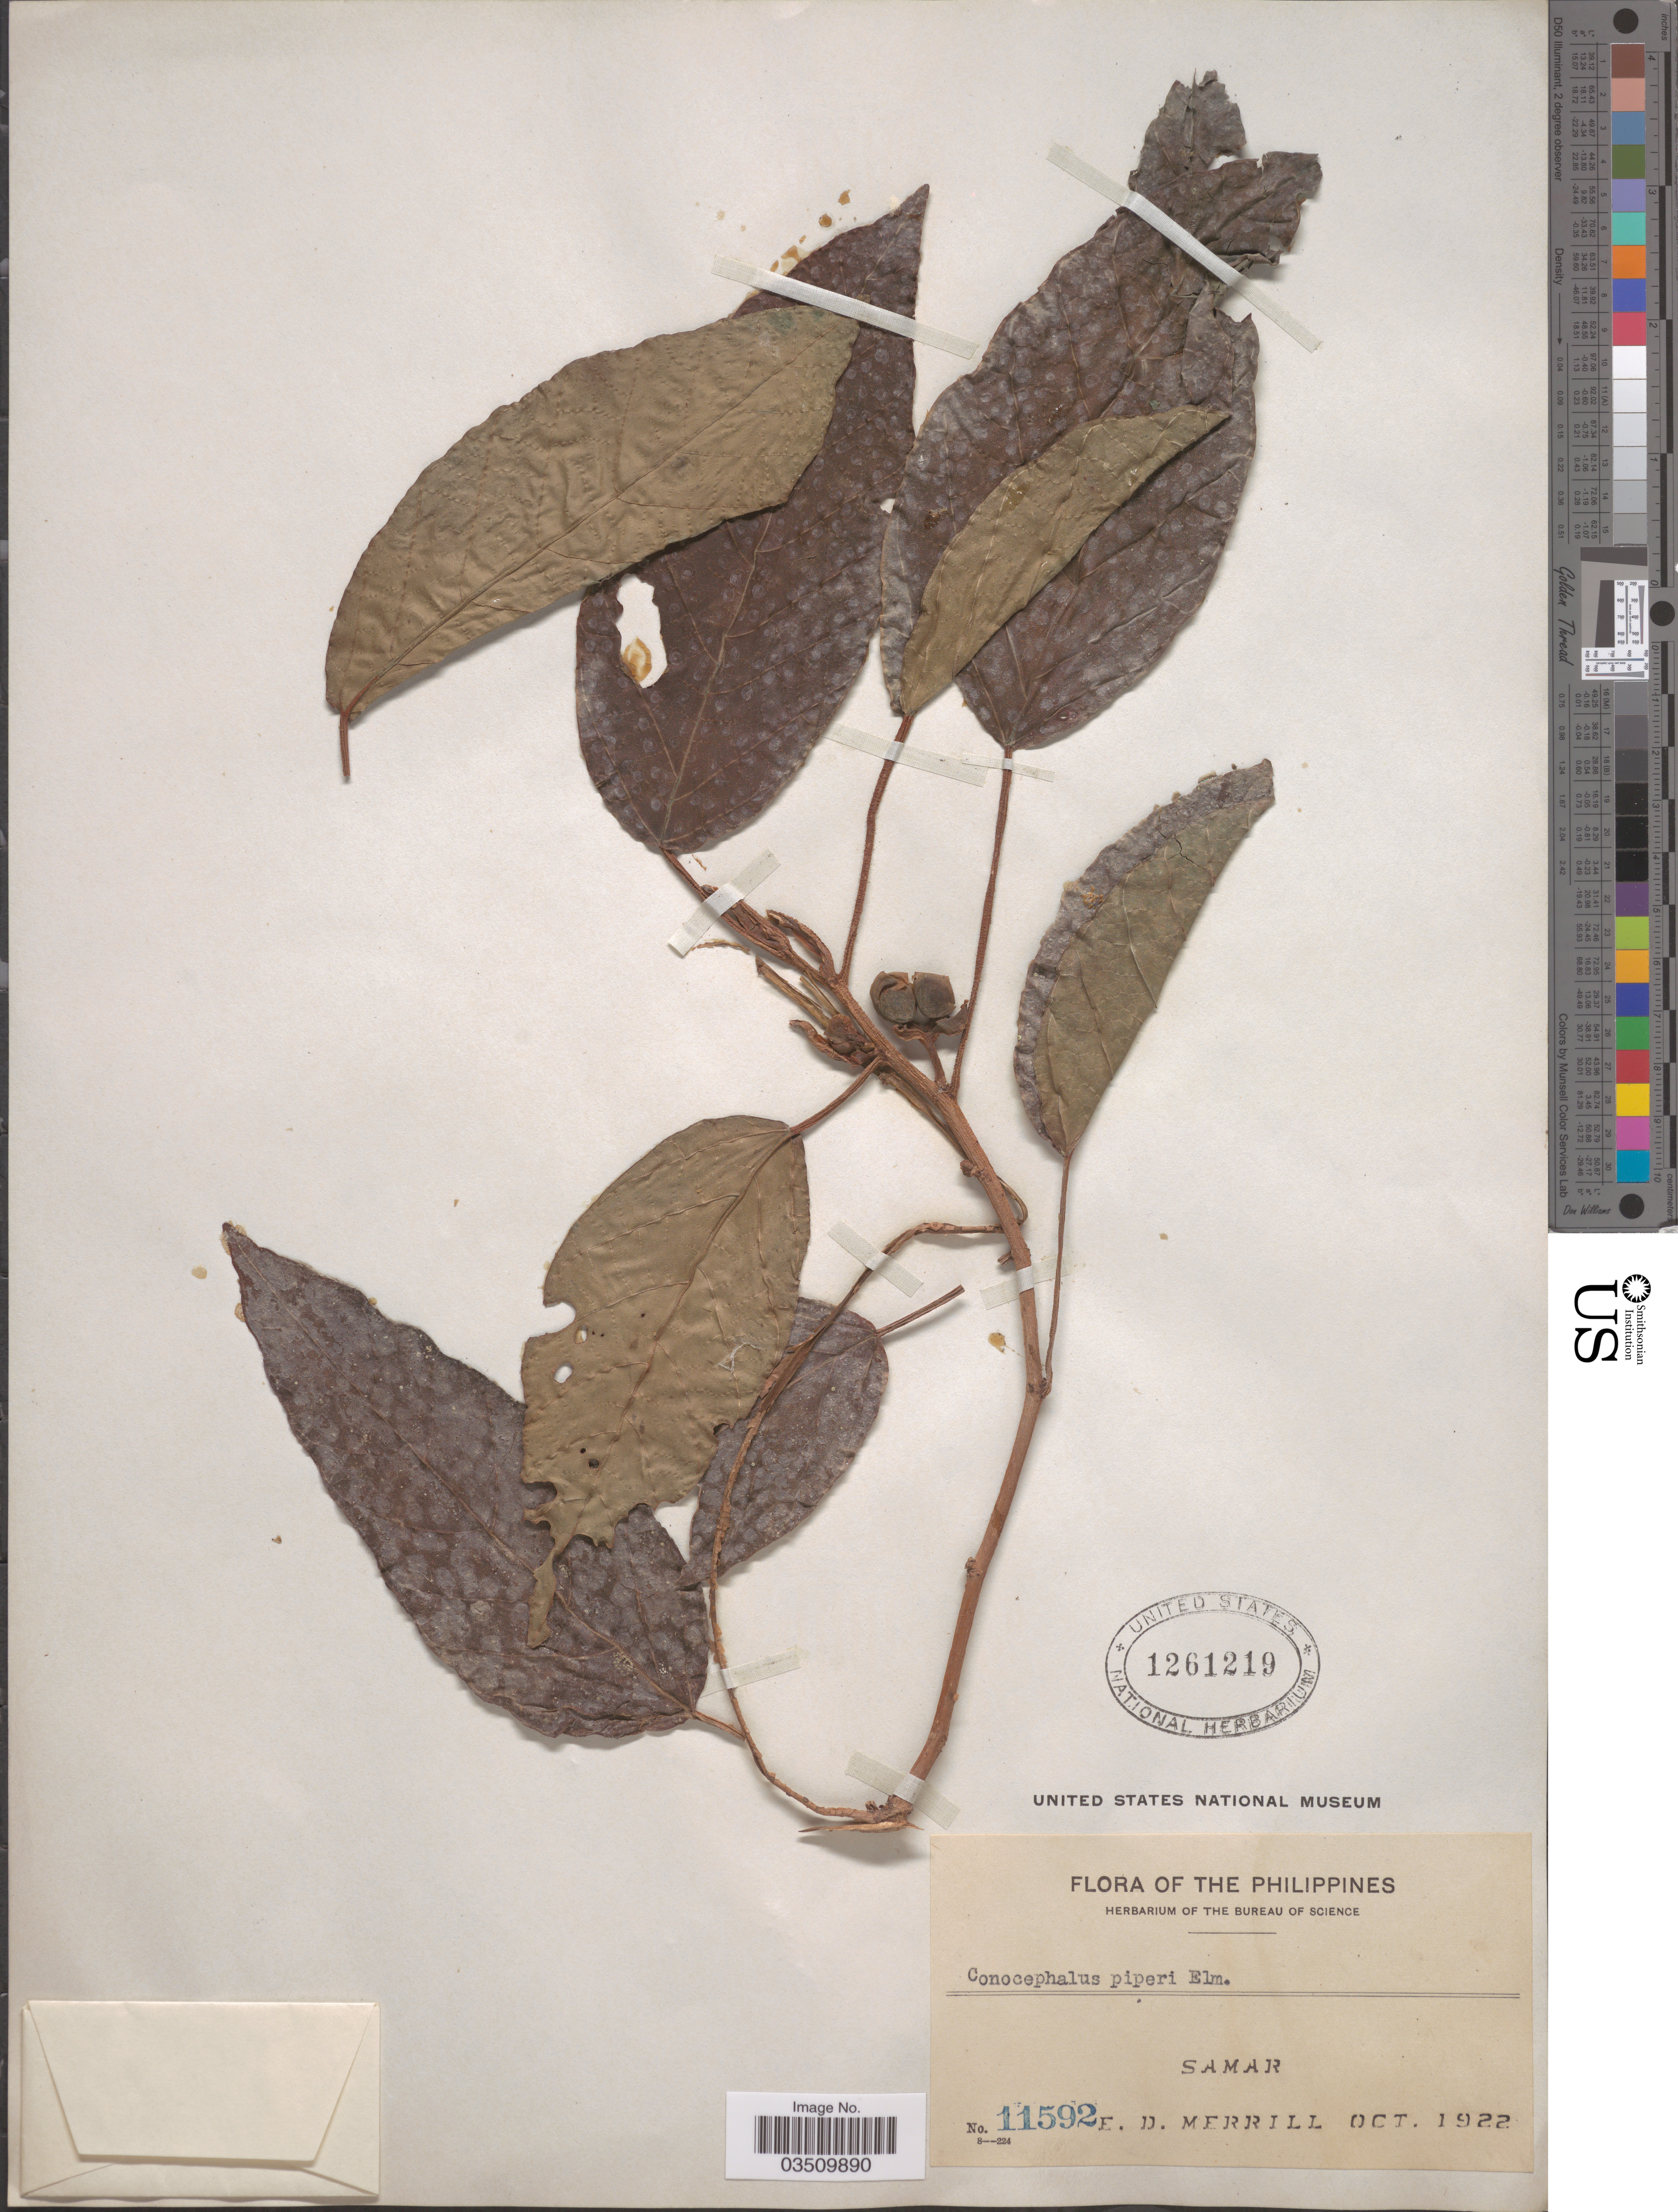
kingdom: Plantae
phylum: Tracheophyta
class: Magnoliopsida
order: Rosales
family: Urticaceae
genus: Poikilospermum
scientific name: Poikilospermum suaveolens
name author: (Blume) Merr.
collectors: E. D. Merrill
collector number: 11592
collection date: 1922-10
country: Philippines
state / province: Eastern Visayas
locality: Samar.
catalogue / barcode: US 1261219